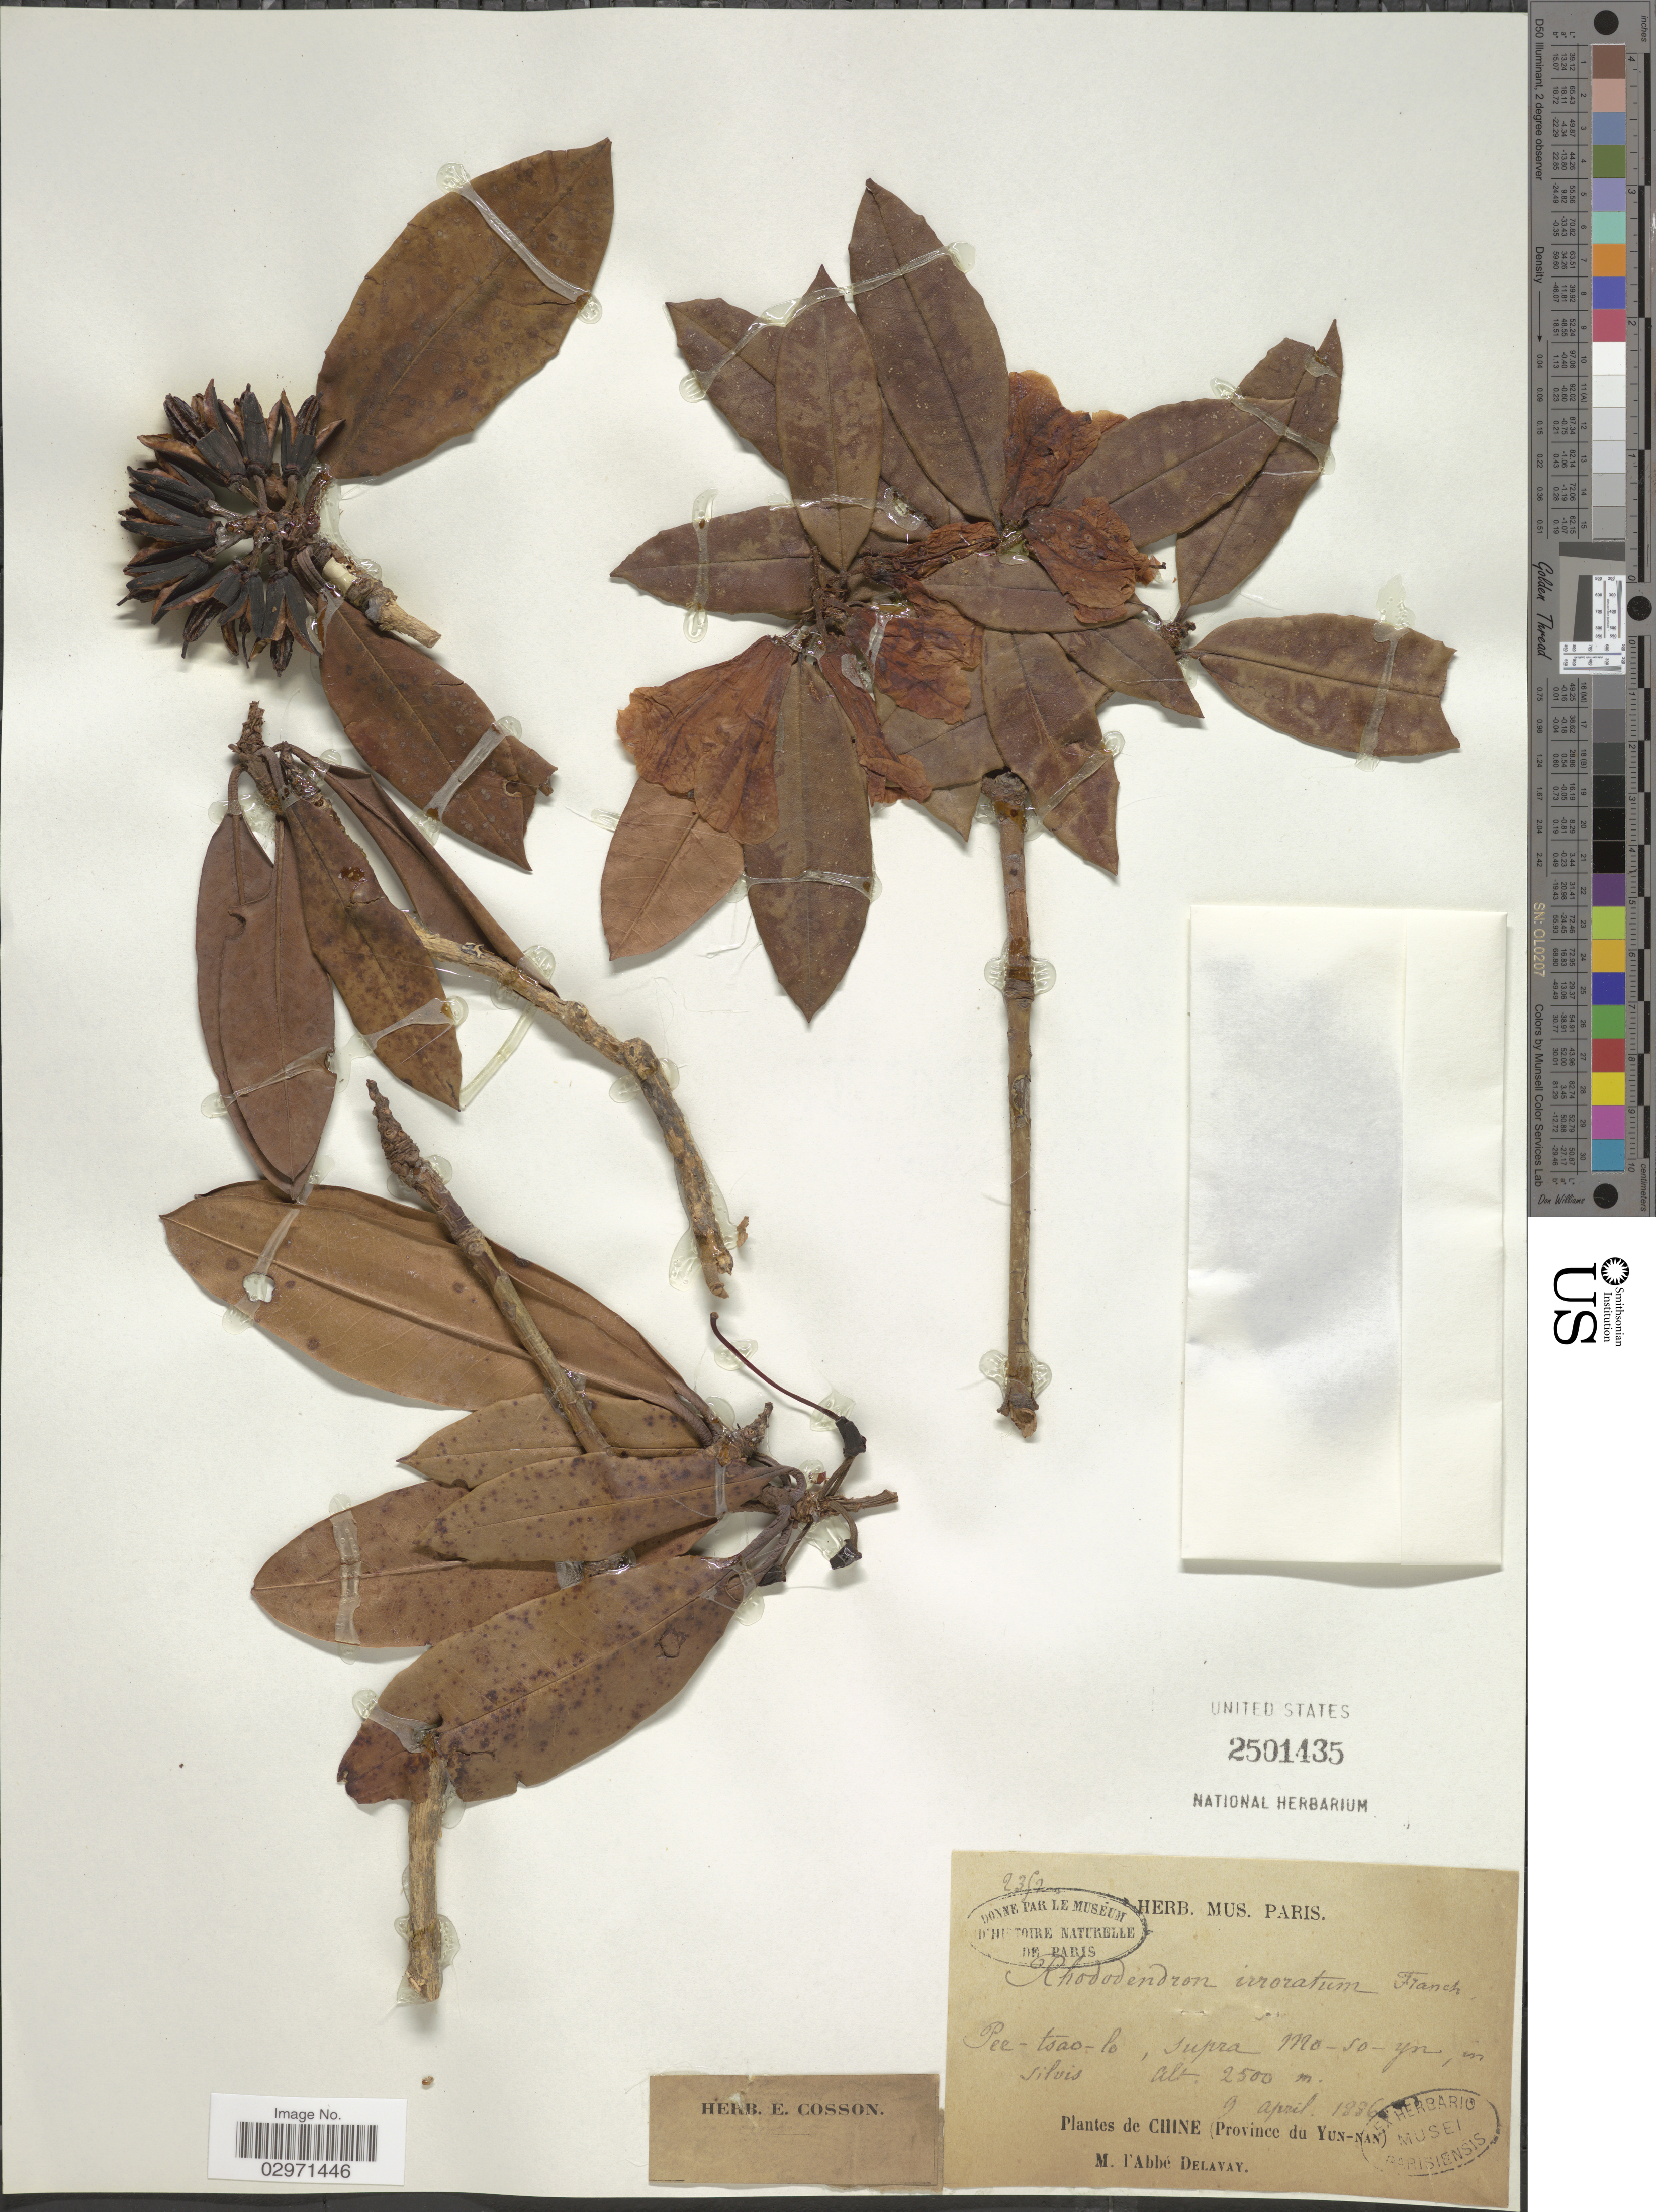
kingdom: Plantae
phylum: Tracheophyta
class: Magnoliopsida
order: Ericales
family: Ericaceae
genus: Rhododendron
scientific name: Rhododendron irroratum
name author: Franch.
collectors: P. Delavay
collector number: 2352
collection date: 1836-04-09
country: China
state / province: Yunnan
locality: Pee-tsao-lo, supra Mo-so-yn, in silvis (Province du Yun-nan).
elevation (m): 2500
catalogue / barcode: US 2501435